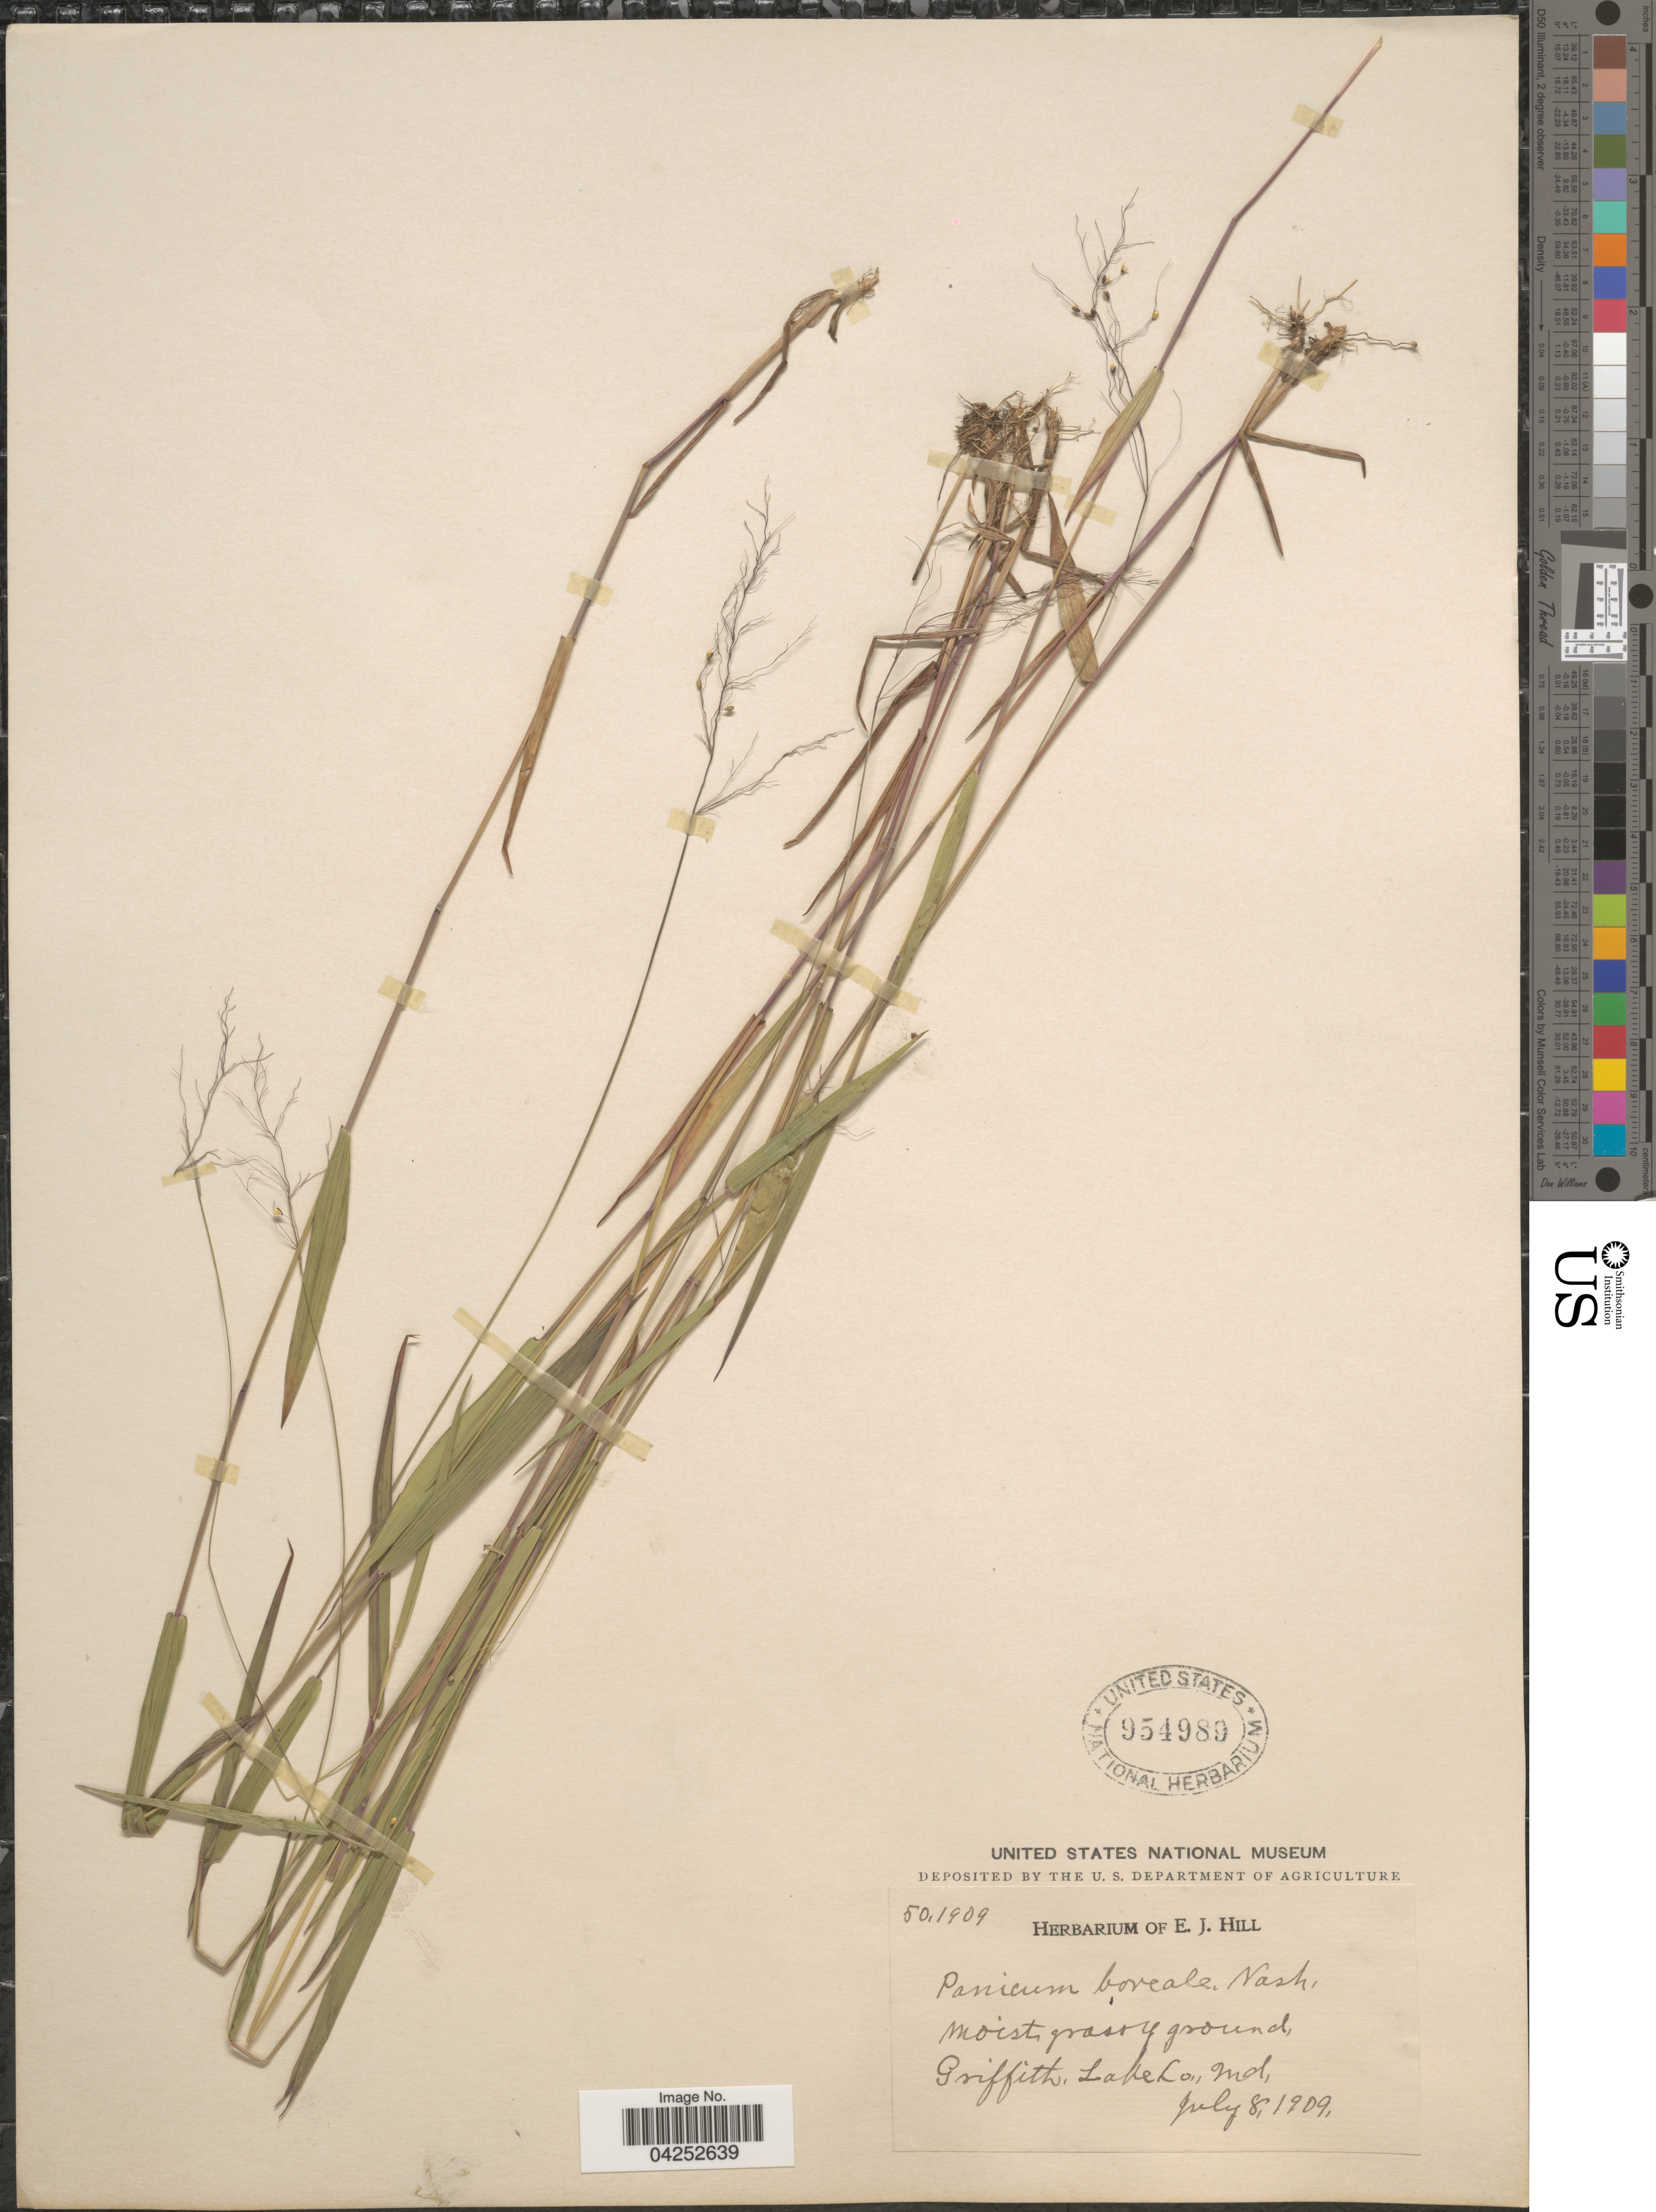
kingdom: Plantae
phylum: Tracheophyta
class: Liliopsida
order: Poales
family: Poaceae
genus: Dichanthelium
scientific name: Dichanthelium boreale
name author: (Nash) Freckmann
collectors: Ex herb. E. J. Hill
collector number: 50,1909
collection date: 1909-07-08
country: United States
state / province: Indiana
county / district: Lake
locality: Griffith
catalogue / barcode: US 954989